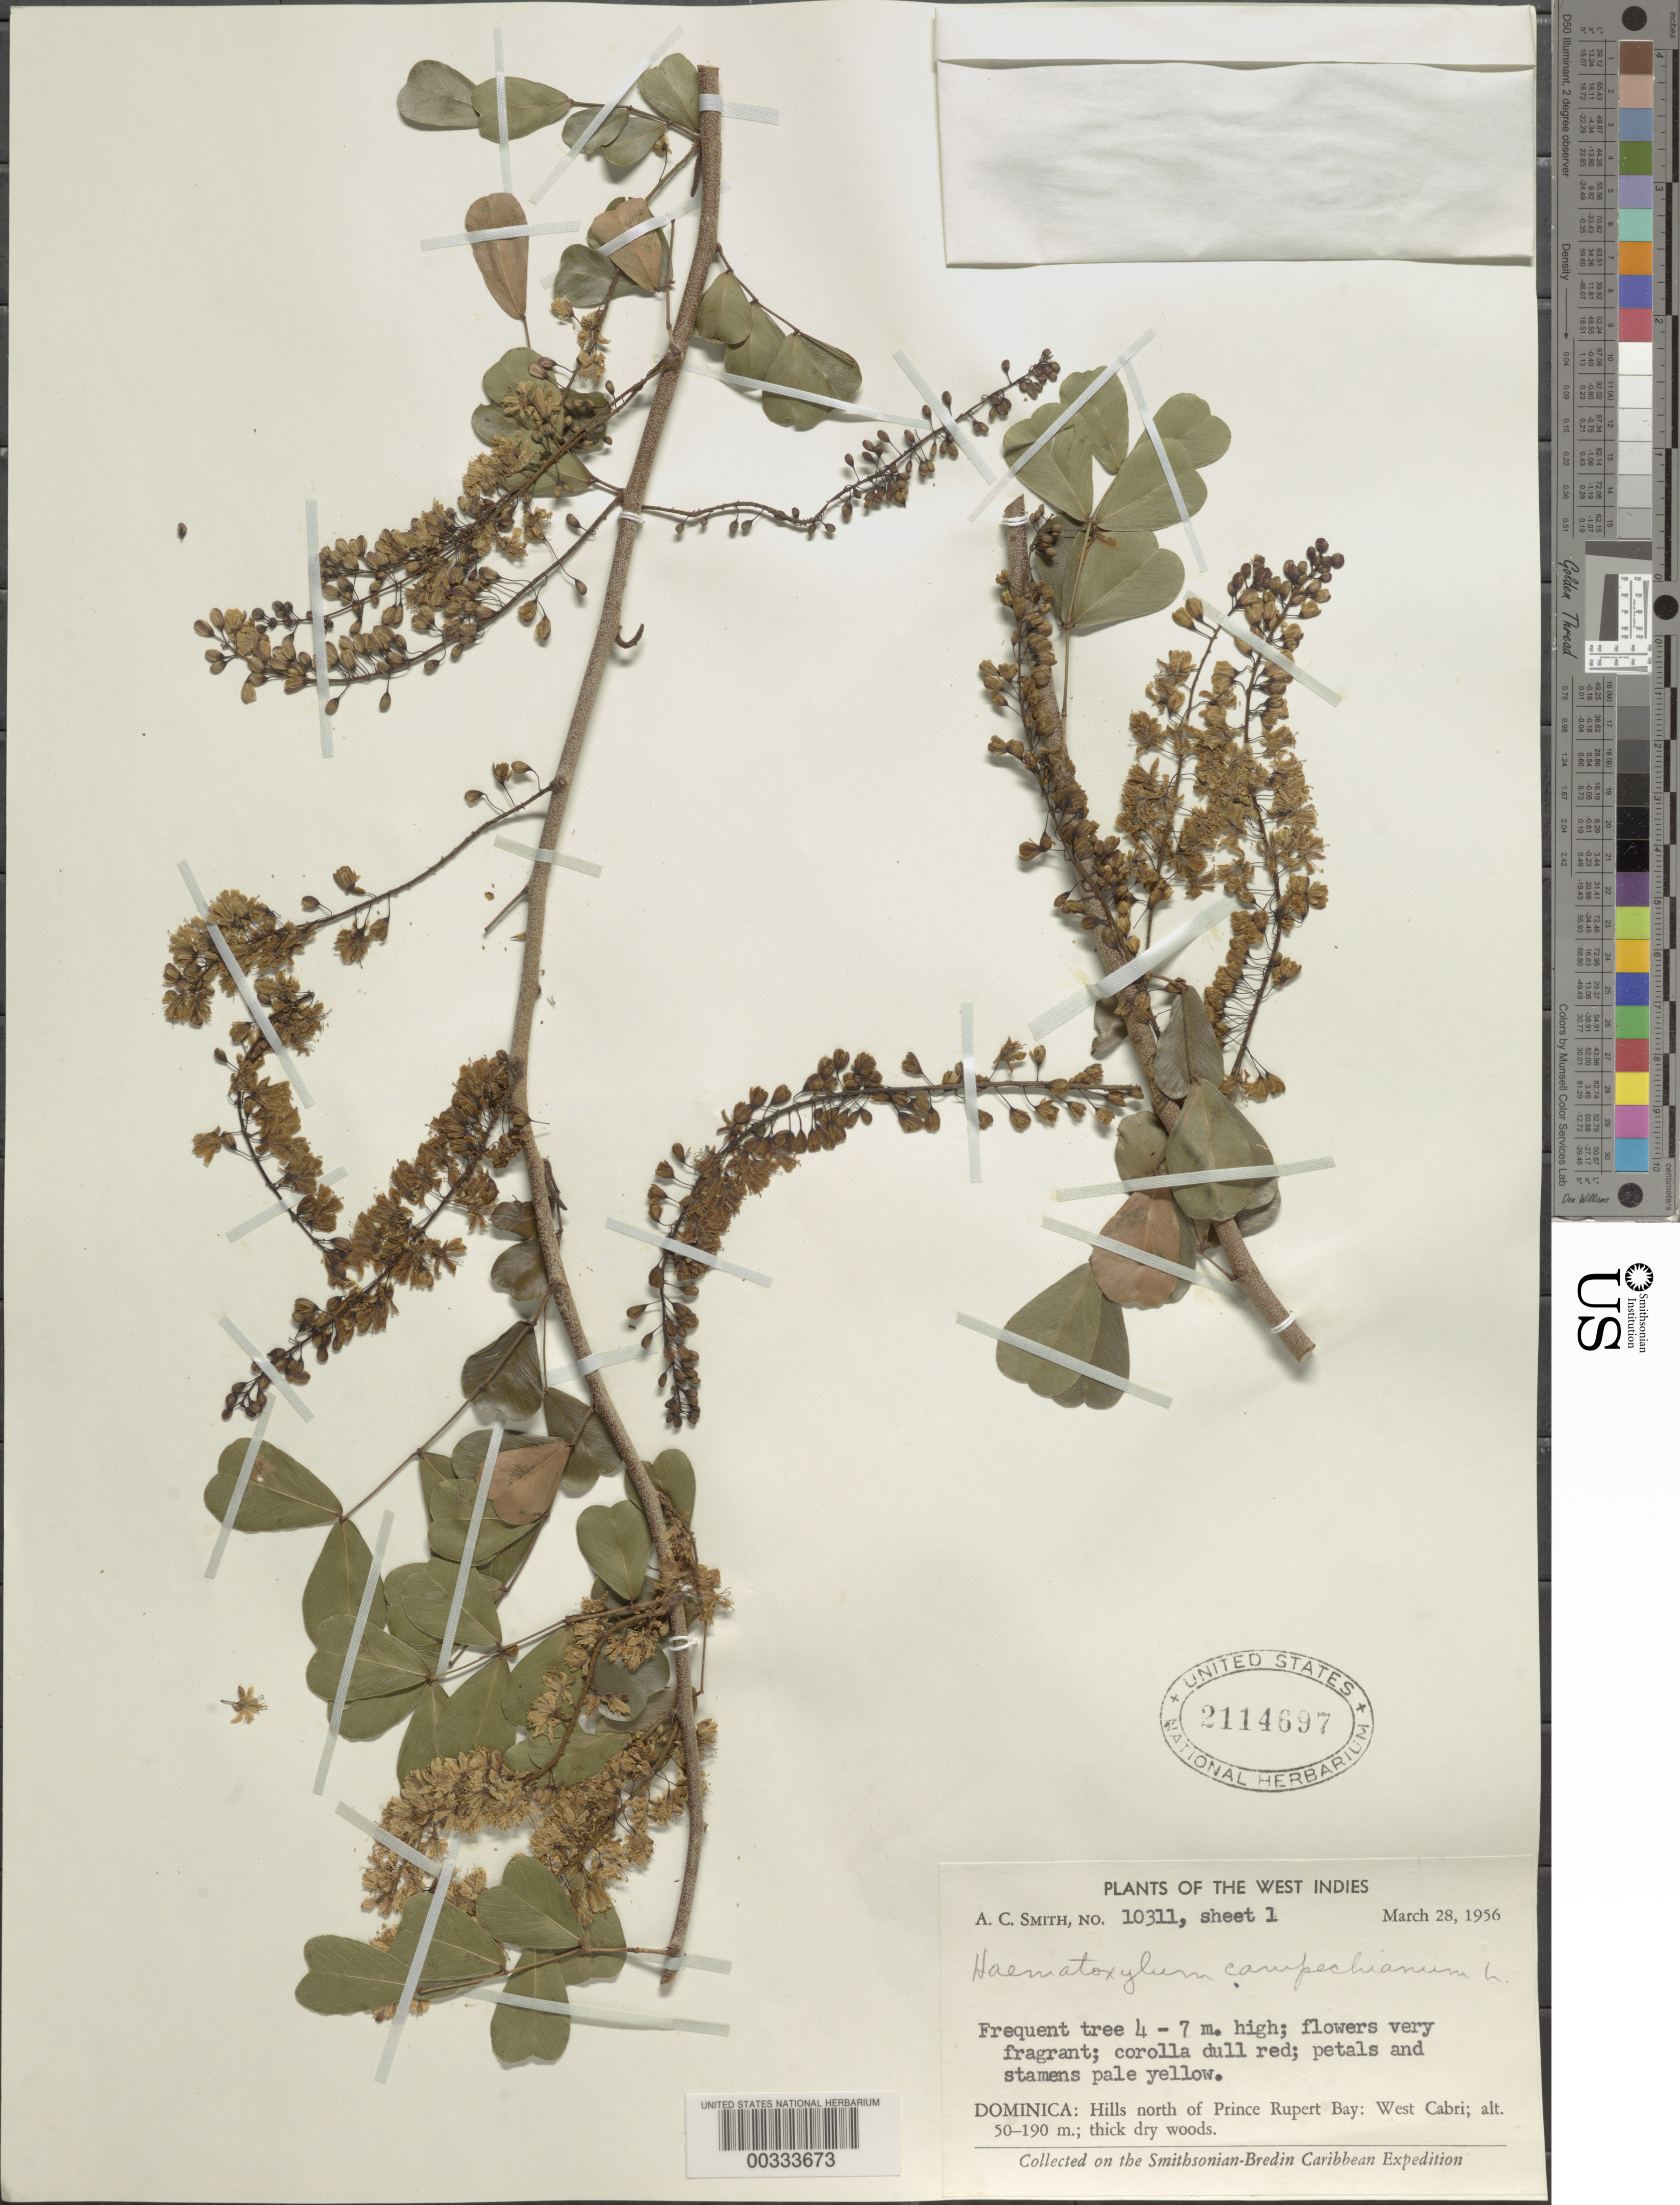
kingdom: Plantae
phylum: Tracheophyta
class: Magnoliopsida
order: Fabales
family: Fabaceae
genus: Haematoxylum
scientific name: Haematoxylum campechianum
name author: L.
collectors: A. C. Smith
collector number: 10311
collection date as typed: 28 Mar 1956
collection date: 1956-03-28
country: Dominica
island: Dominica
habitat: Hills; thick dry woods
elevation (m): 50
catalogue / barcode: US 2114697